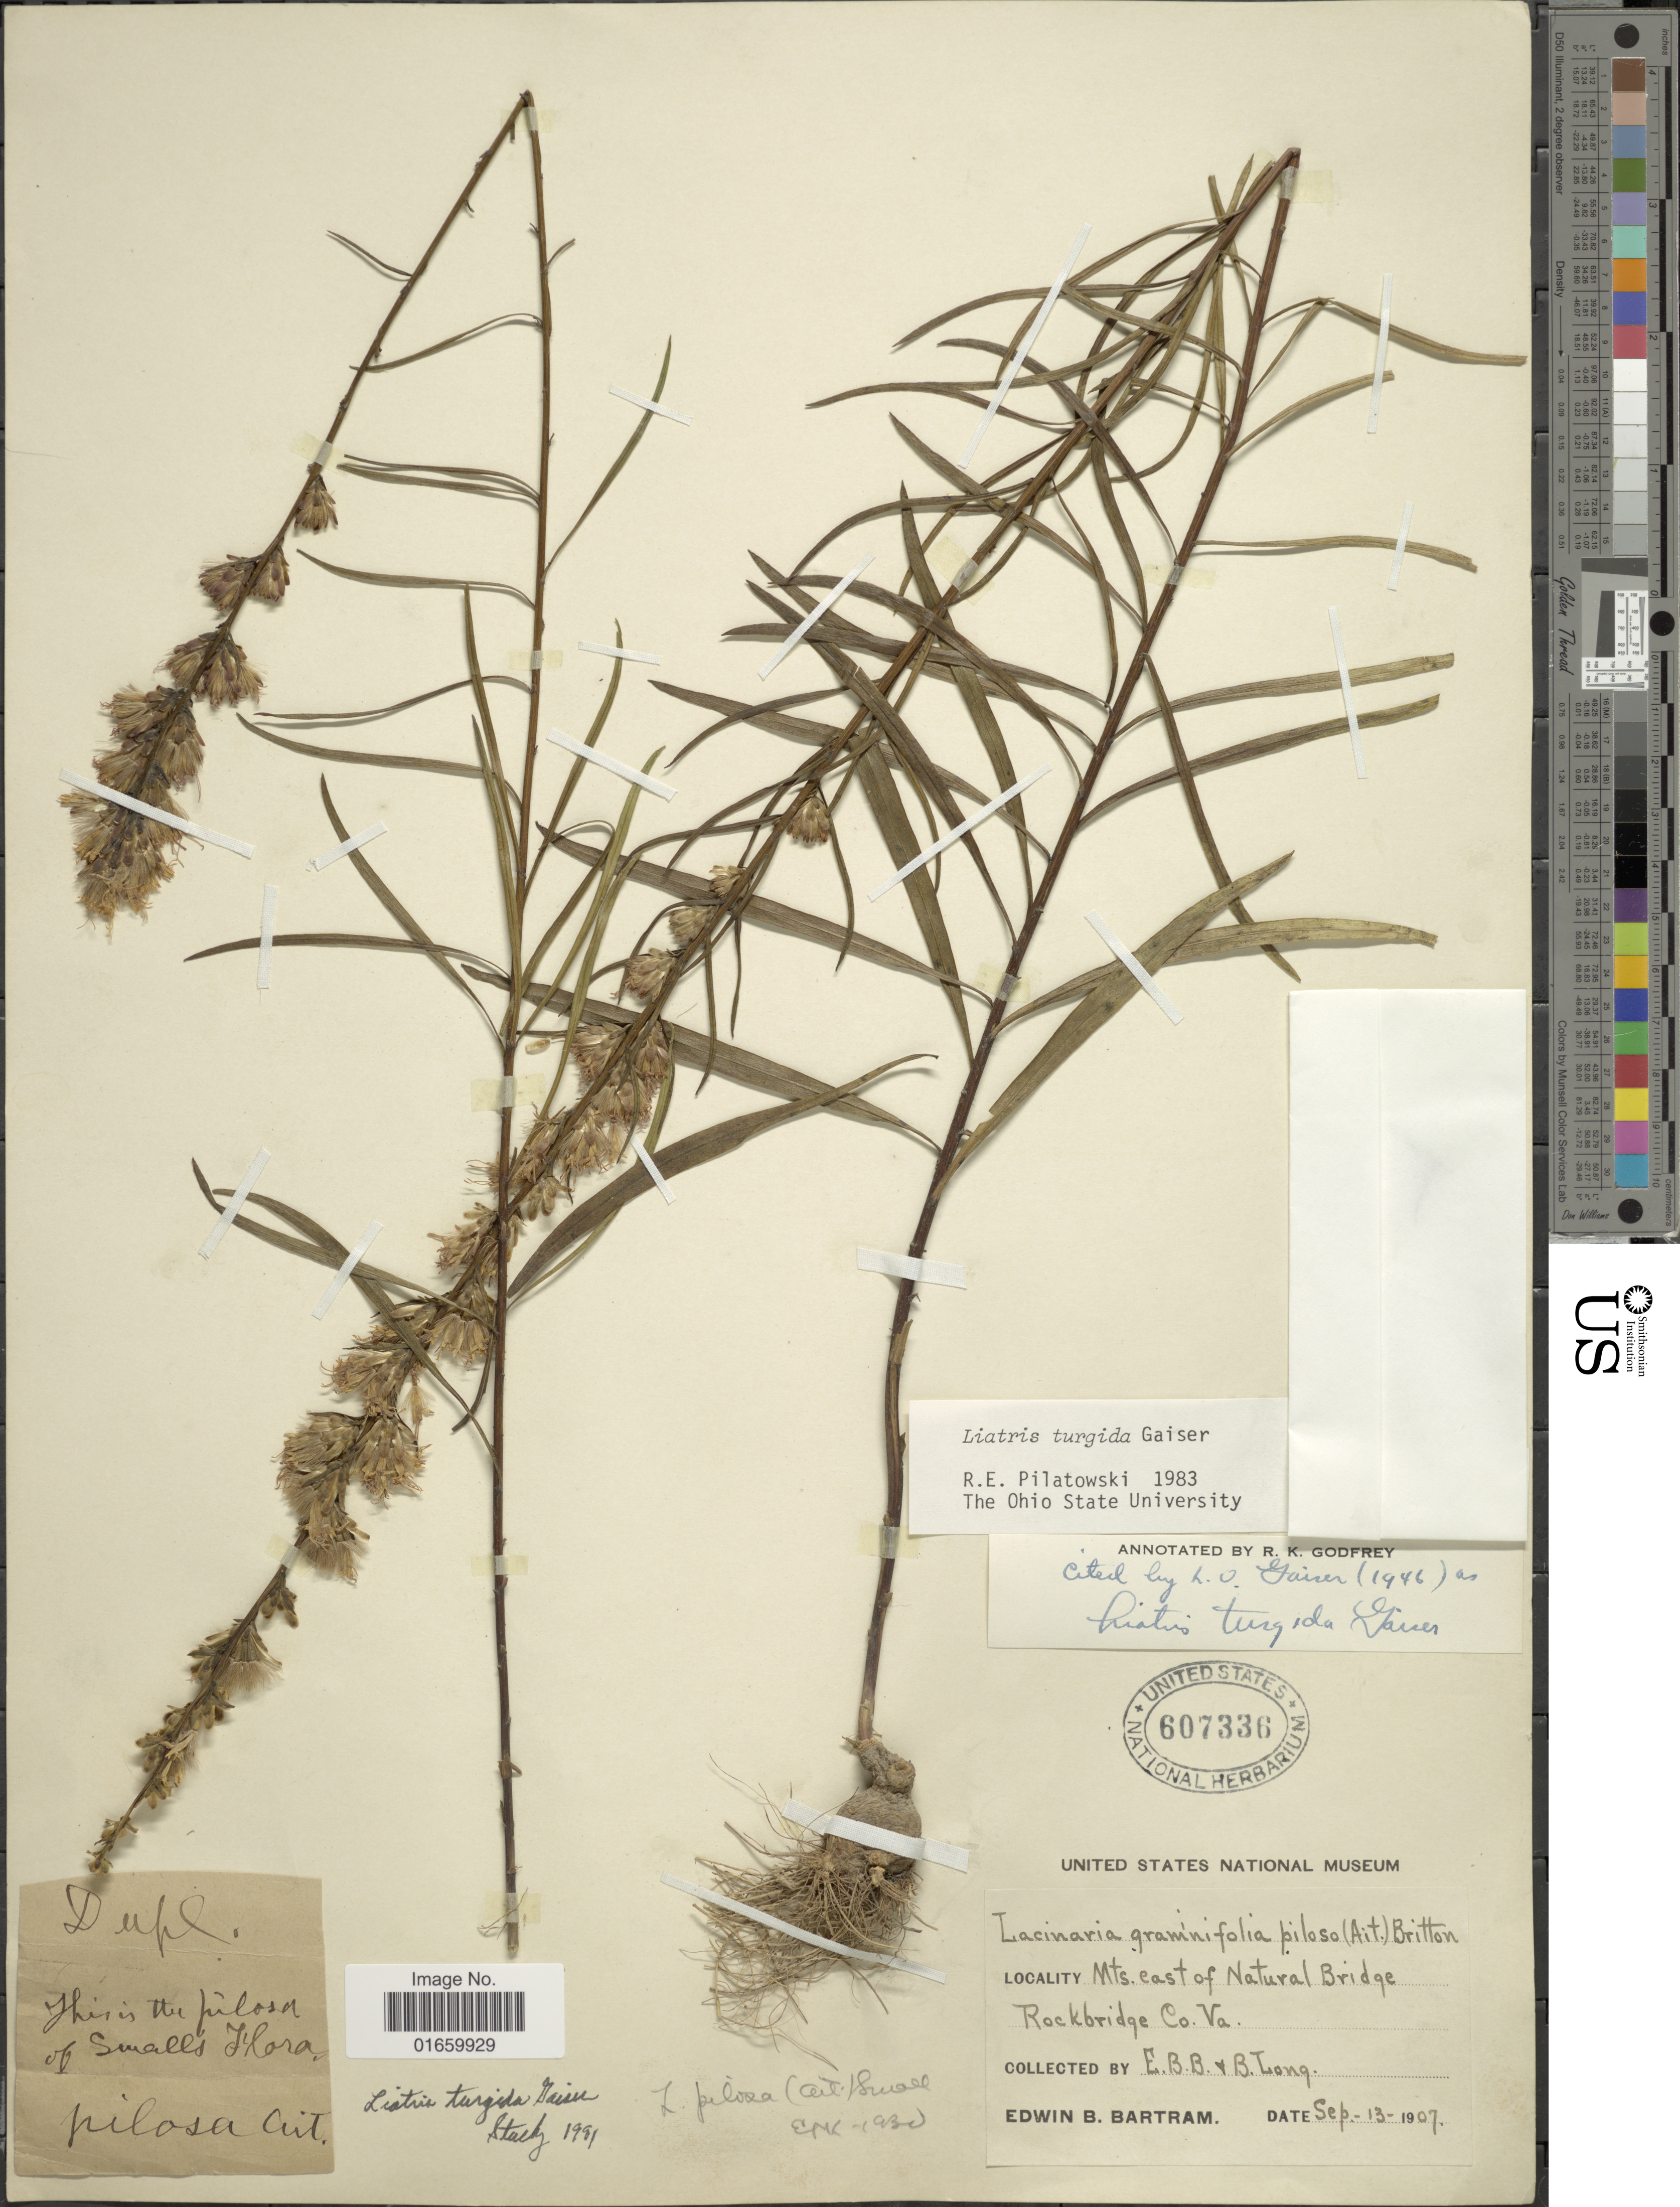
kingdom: Plantae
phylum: Tracheophyta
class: Magnoliopsida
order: Asterales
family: Asteraceae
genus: Liatris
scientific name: Liatris turgida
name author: Gaiser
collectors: E. B. Bartram & B. Long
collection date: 1907-09-13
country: United States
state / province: Virginia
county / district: Rockbridge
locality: Mts. East of Natural Bridge, Rockbridge Co. Va.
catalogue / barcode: US 607336